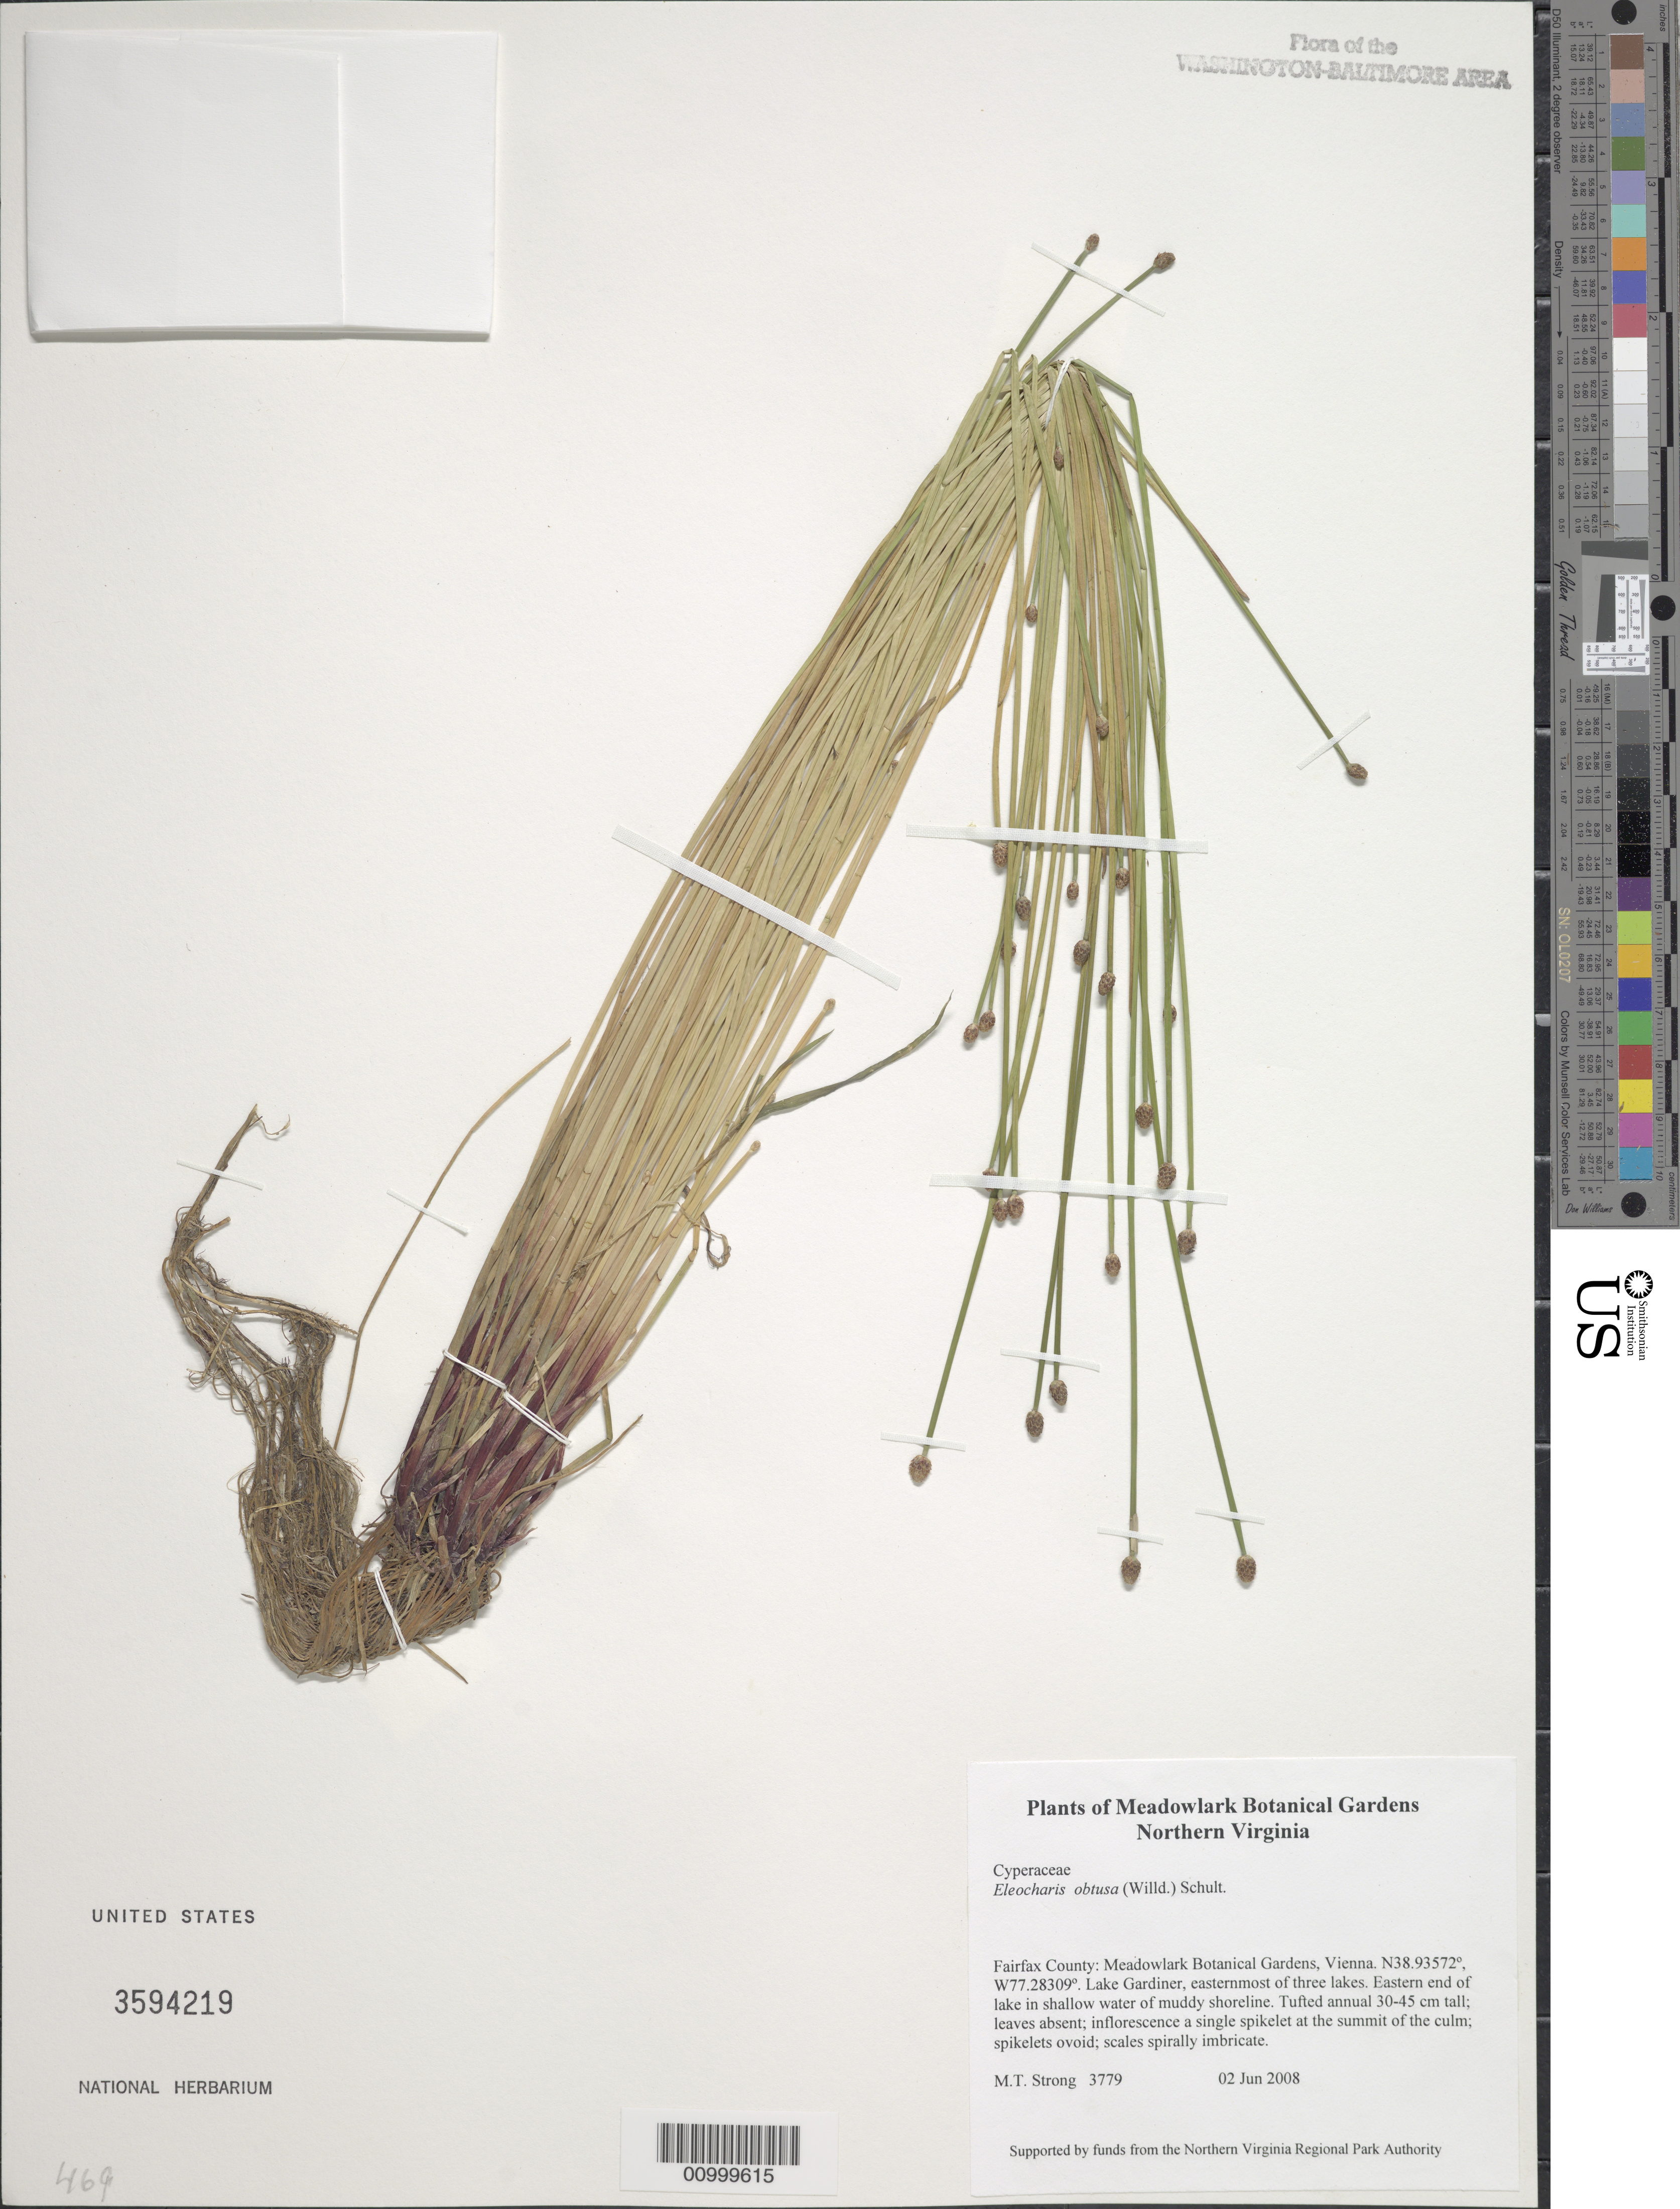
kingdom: Plantae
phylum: Tracheophyta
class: Liliopsida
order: Poales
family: Cyperaceae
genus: Eleocharis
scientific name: Eleocharis obtusa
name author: (Willd.) Schult.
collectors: M. T. Strong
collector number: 3779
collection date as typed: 02 Jun 2008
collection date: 2008-06-02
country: United States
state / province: Virginia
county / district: Fairfax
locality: Meadowlark Botanical Gardens, Vienna. Lake Gardiner, eastern most of the three lakes.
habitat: Eastern end of lake in shallow water of muddy shoreline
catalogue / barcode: US 3594219